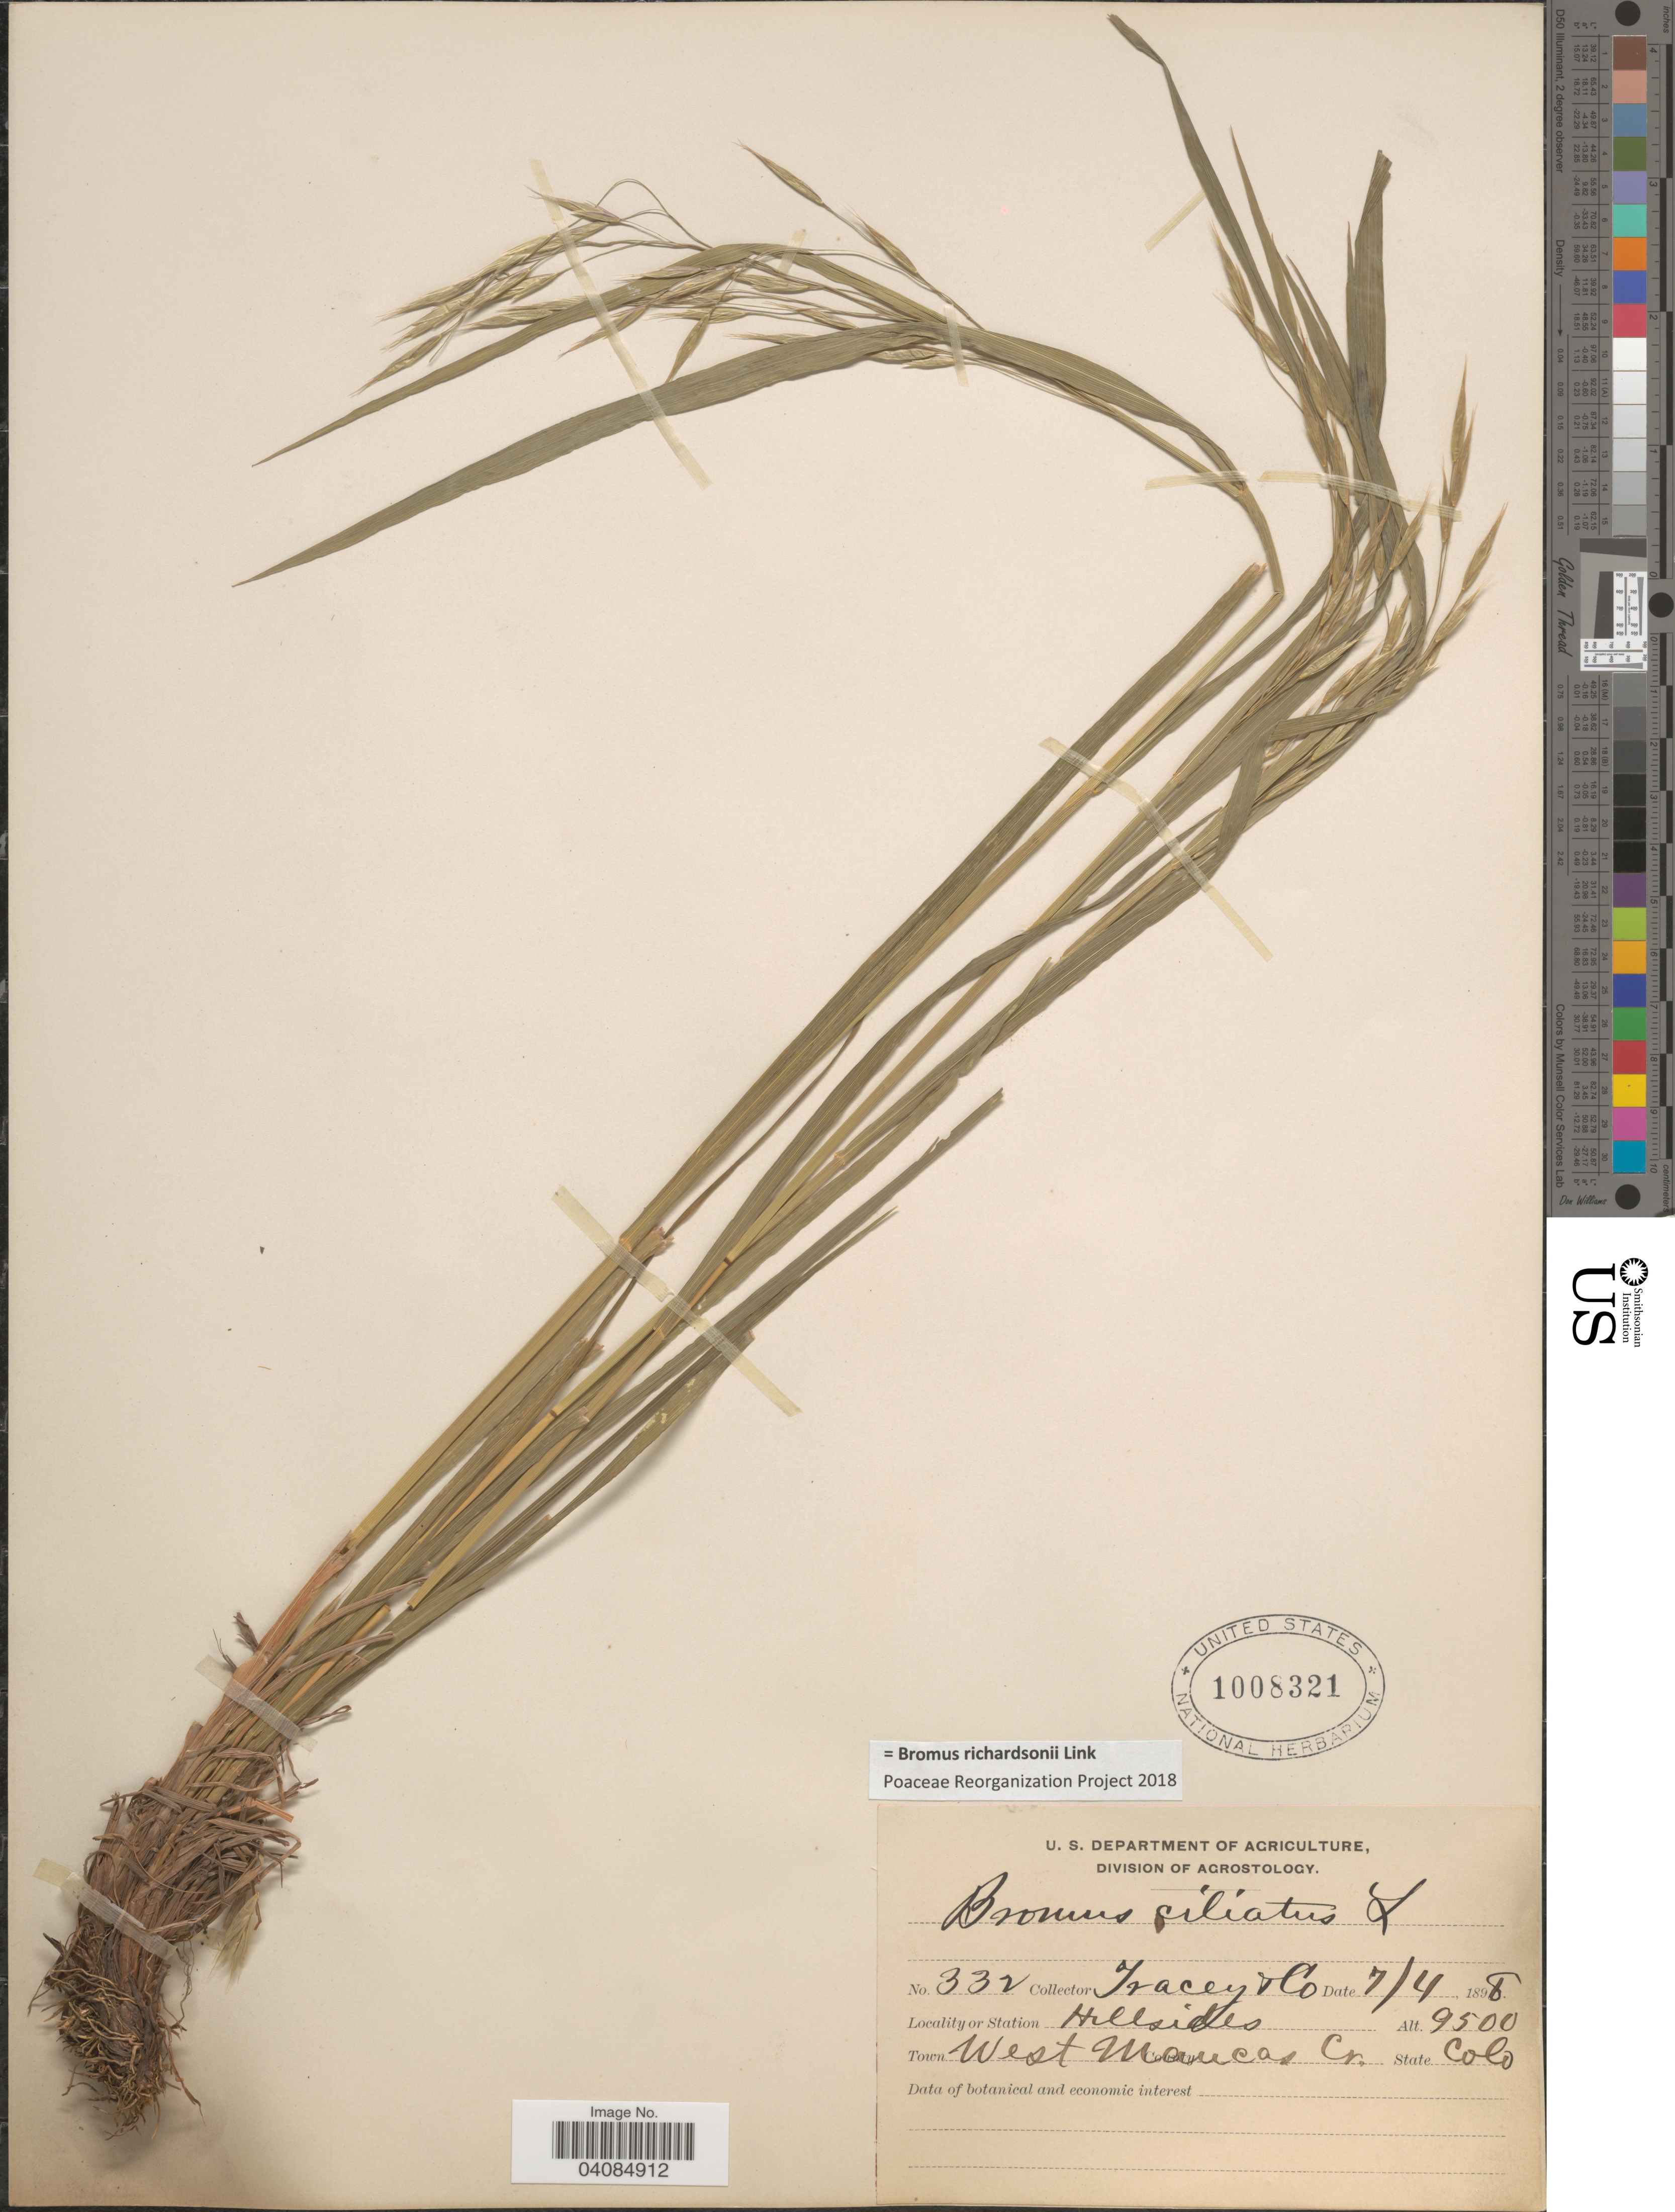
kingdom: Plantae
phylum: Tracheophyta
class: Liliopsida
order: Poales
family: Poaceae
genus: Bromus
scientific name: Bromus racemosus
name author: L.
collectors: Tracey & et al.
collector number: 332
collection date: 1898-07-04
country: United States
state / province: Colorado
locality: Hillsides. West Mancas Cr.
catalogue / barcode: US 1008321